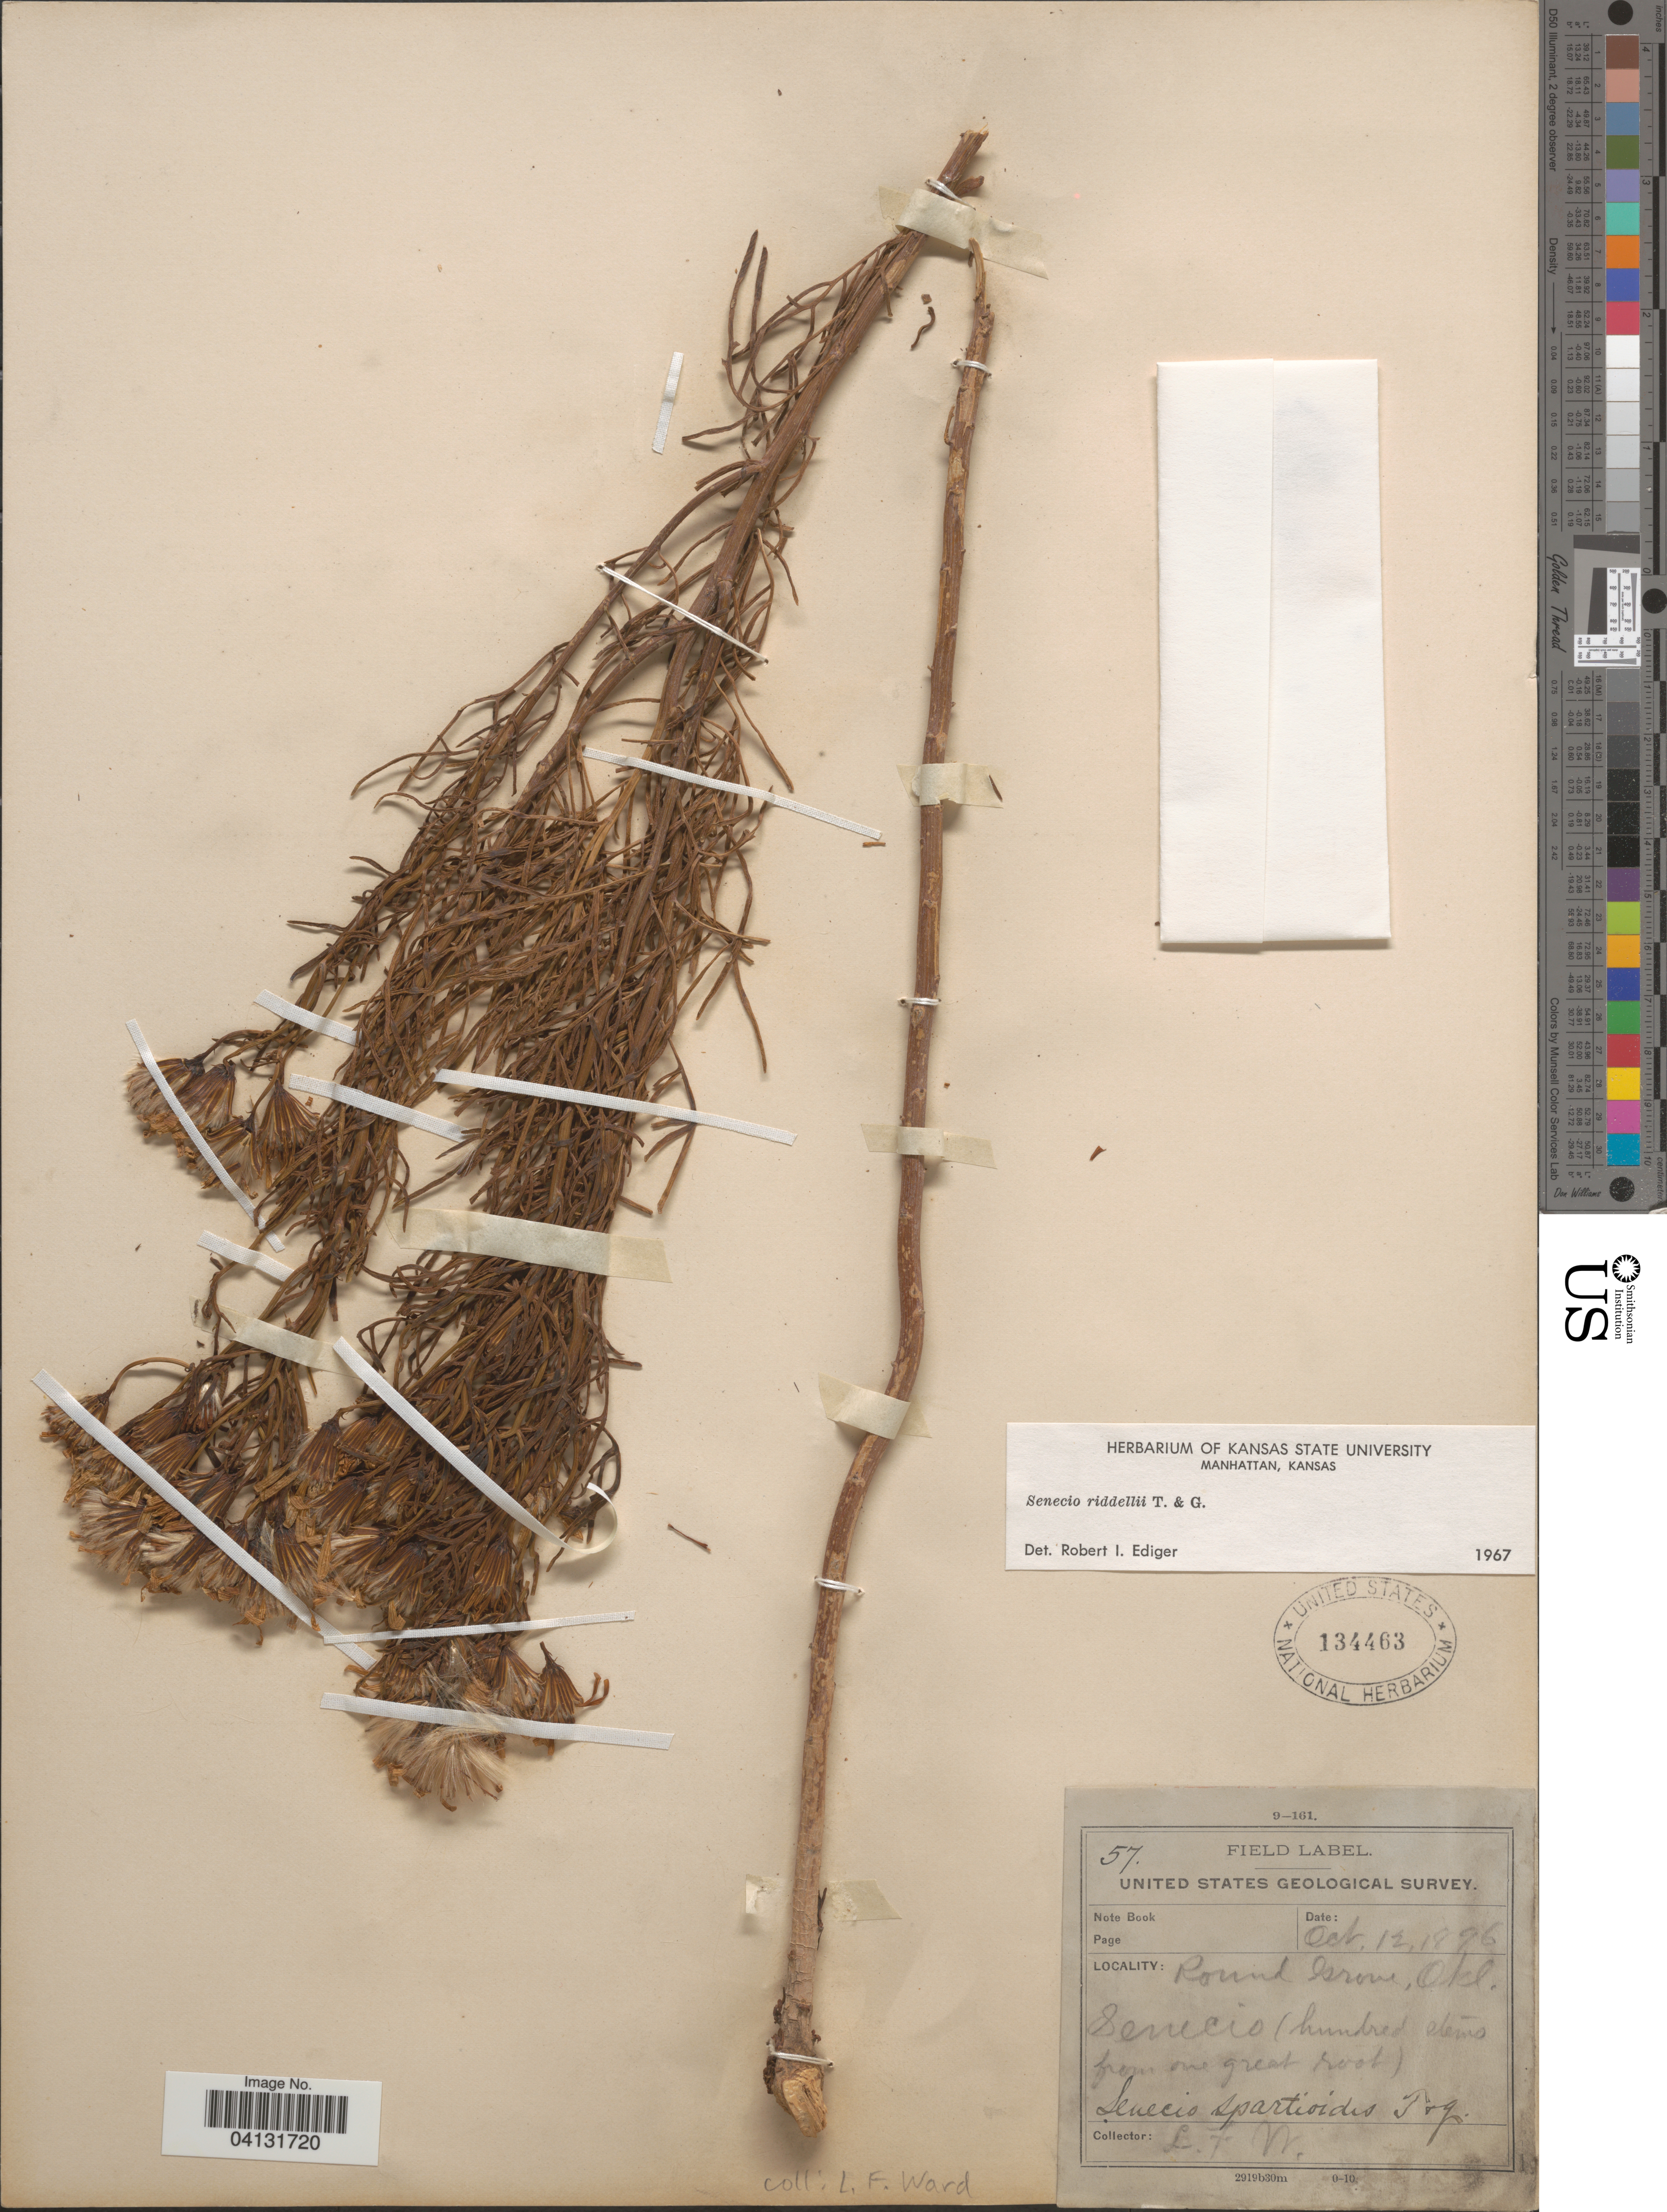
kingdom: Plantae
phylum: Tracheophyta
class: Magnoliopsida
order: Asterales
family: Asteraceae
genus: Senecio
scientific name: Senecio riddellii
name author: Torr. & A. Gray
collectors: L. Ward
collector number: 57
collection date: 1896-10-12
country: United States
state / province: Oklahoma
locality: United States Geological Survey. Round Grove.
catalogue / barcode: US 134463